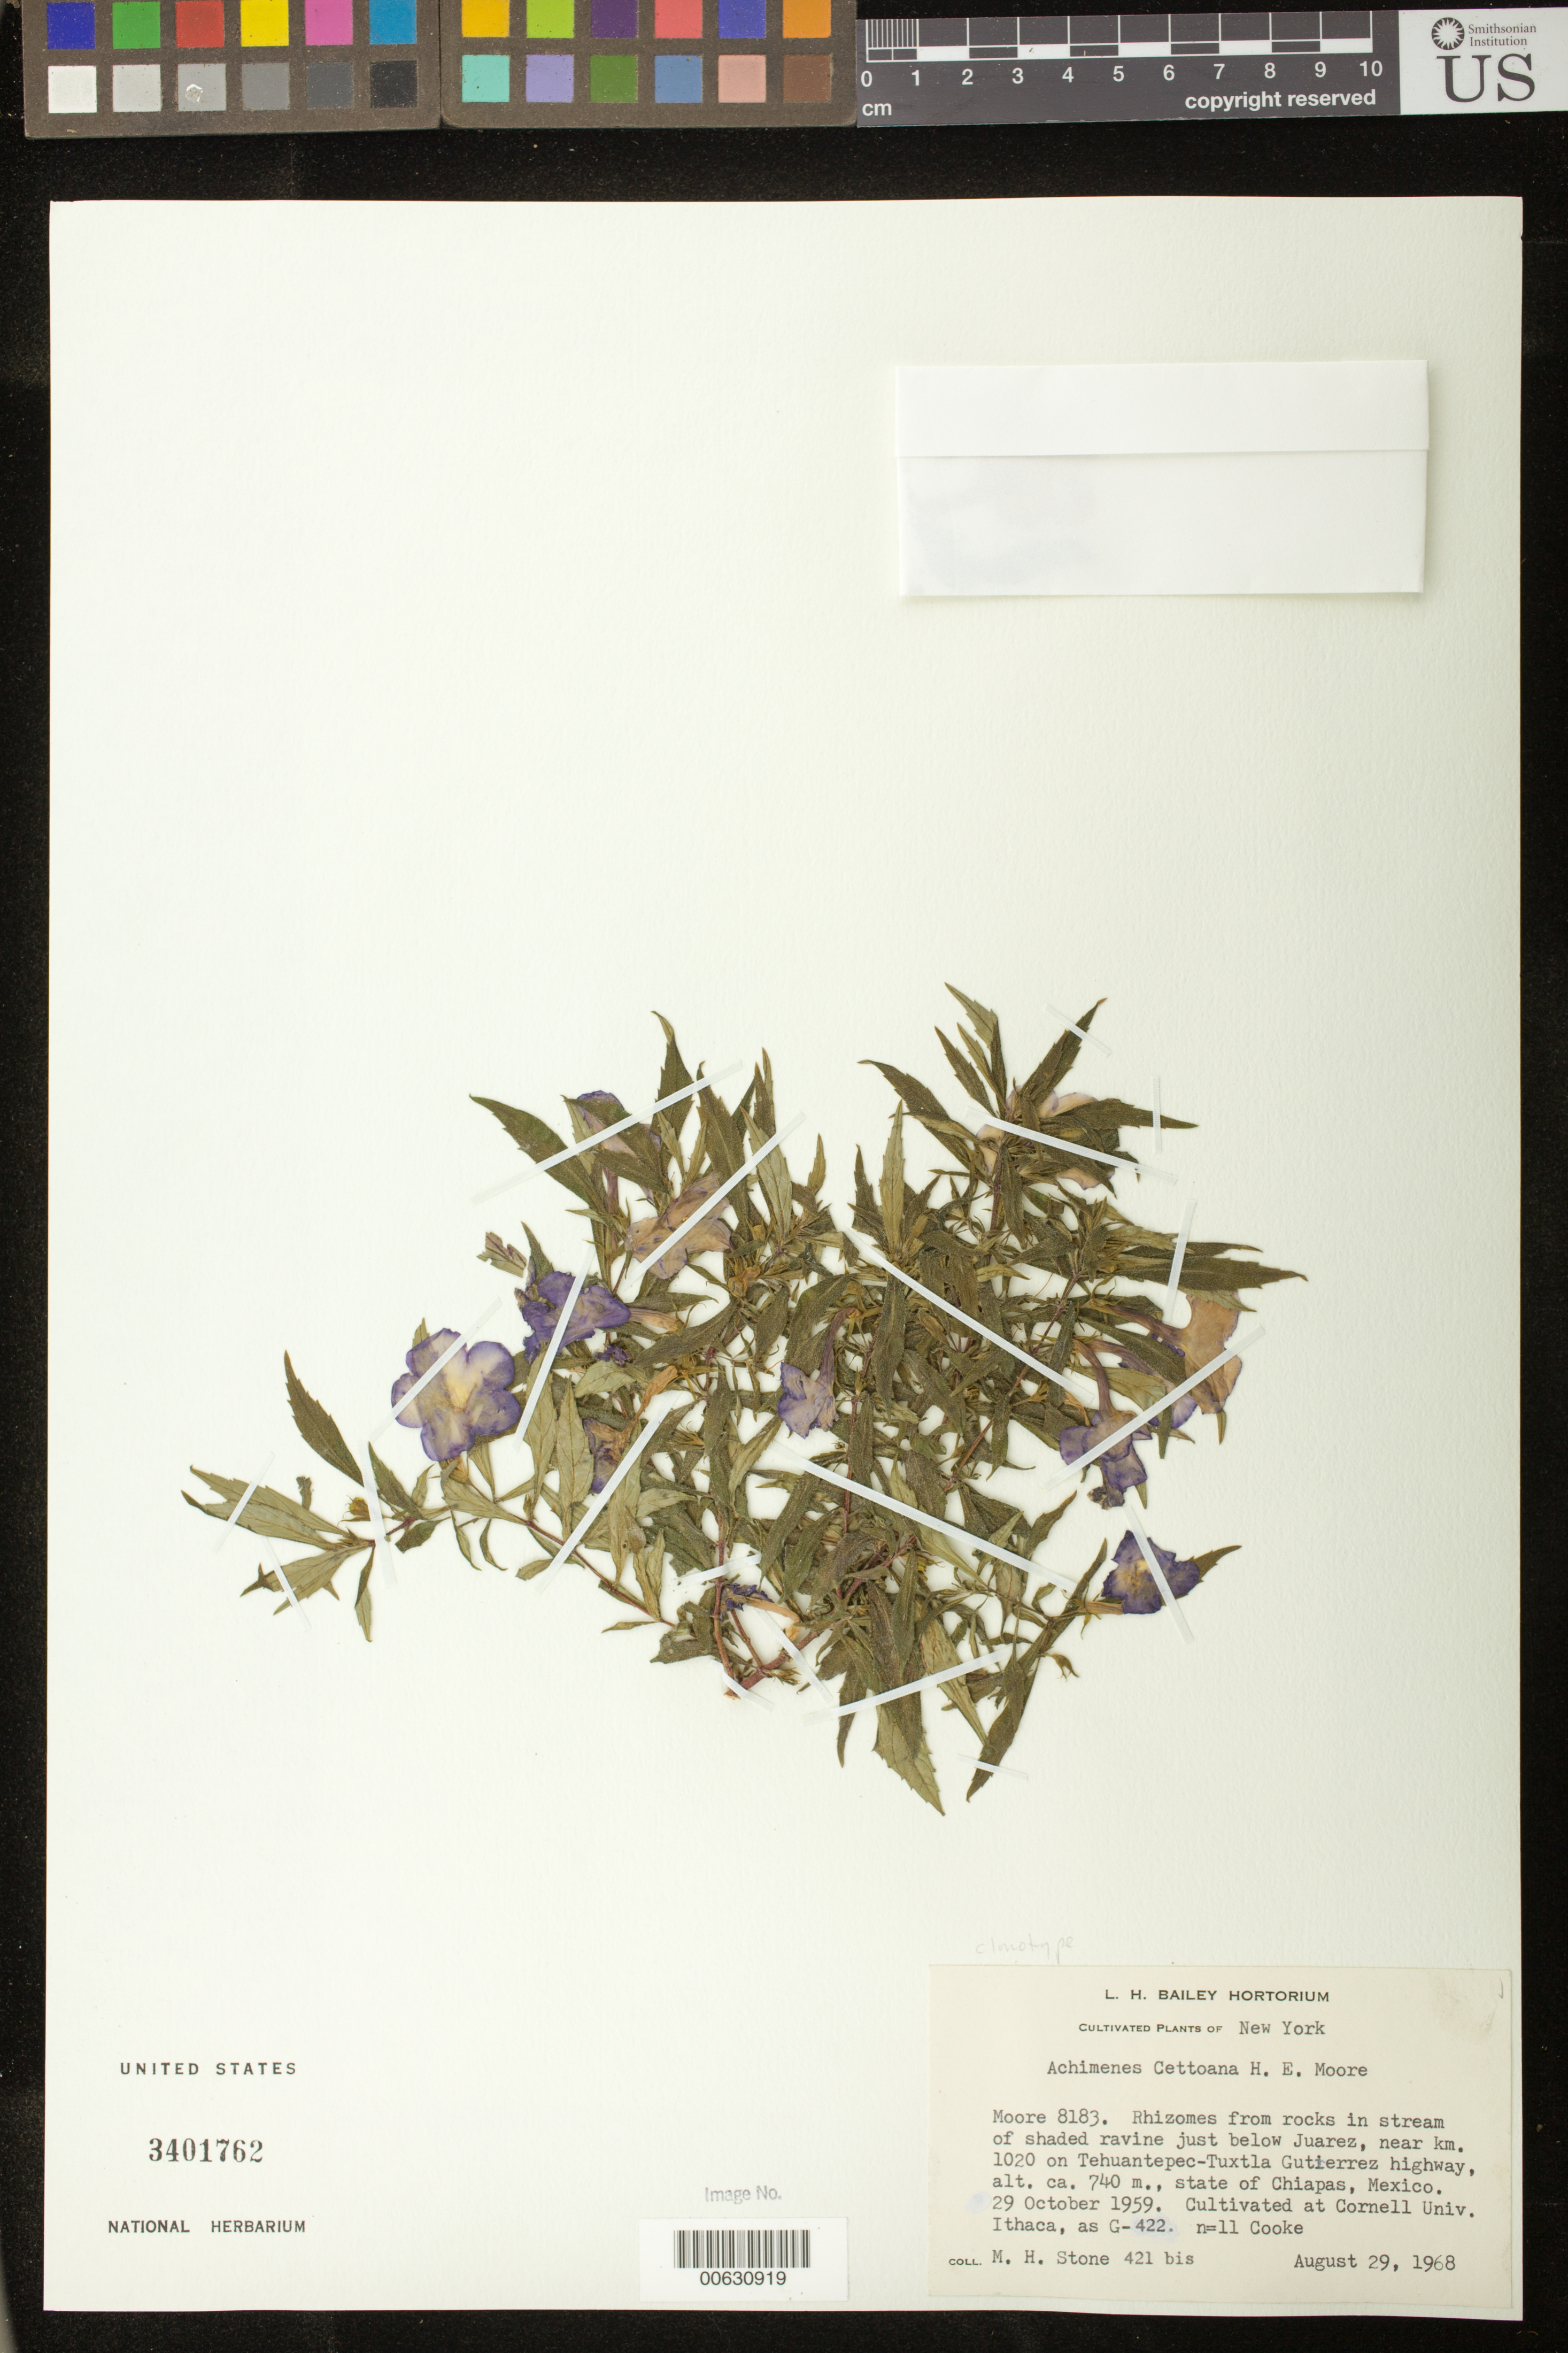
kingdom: Plantae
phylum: Tracheophyta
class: Magnoliopsida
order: Lamiales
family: Gesneriaceae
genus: Achimenes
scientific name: Achimenes cettoana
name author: H.E. Moore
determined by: Skog, Laurence E.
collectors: M. Stone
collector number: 421 bis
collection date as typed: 29 Aug 1968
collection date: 1968-08-29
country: Mexico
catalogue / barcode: US 3401762